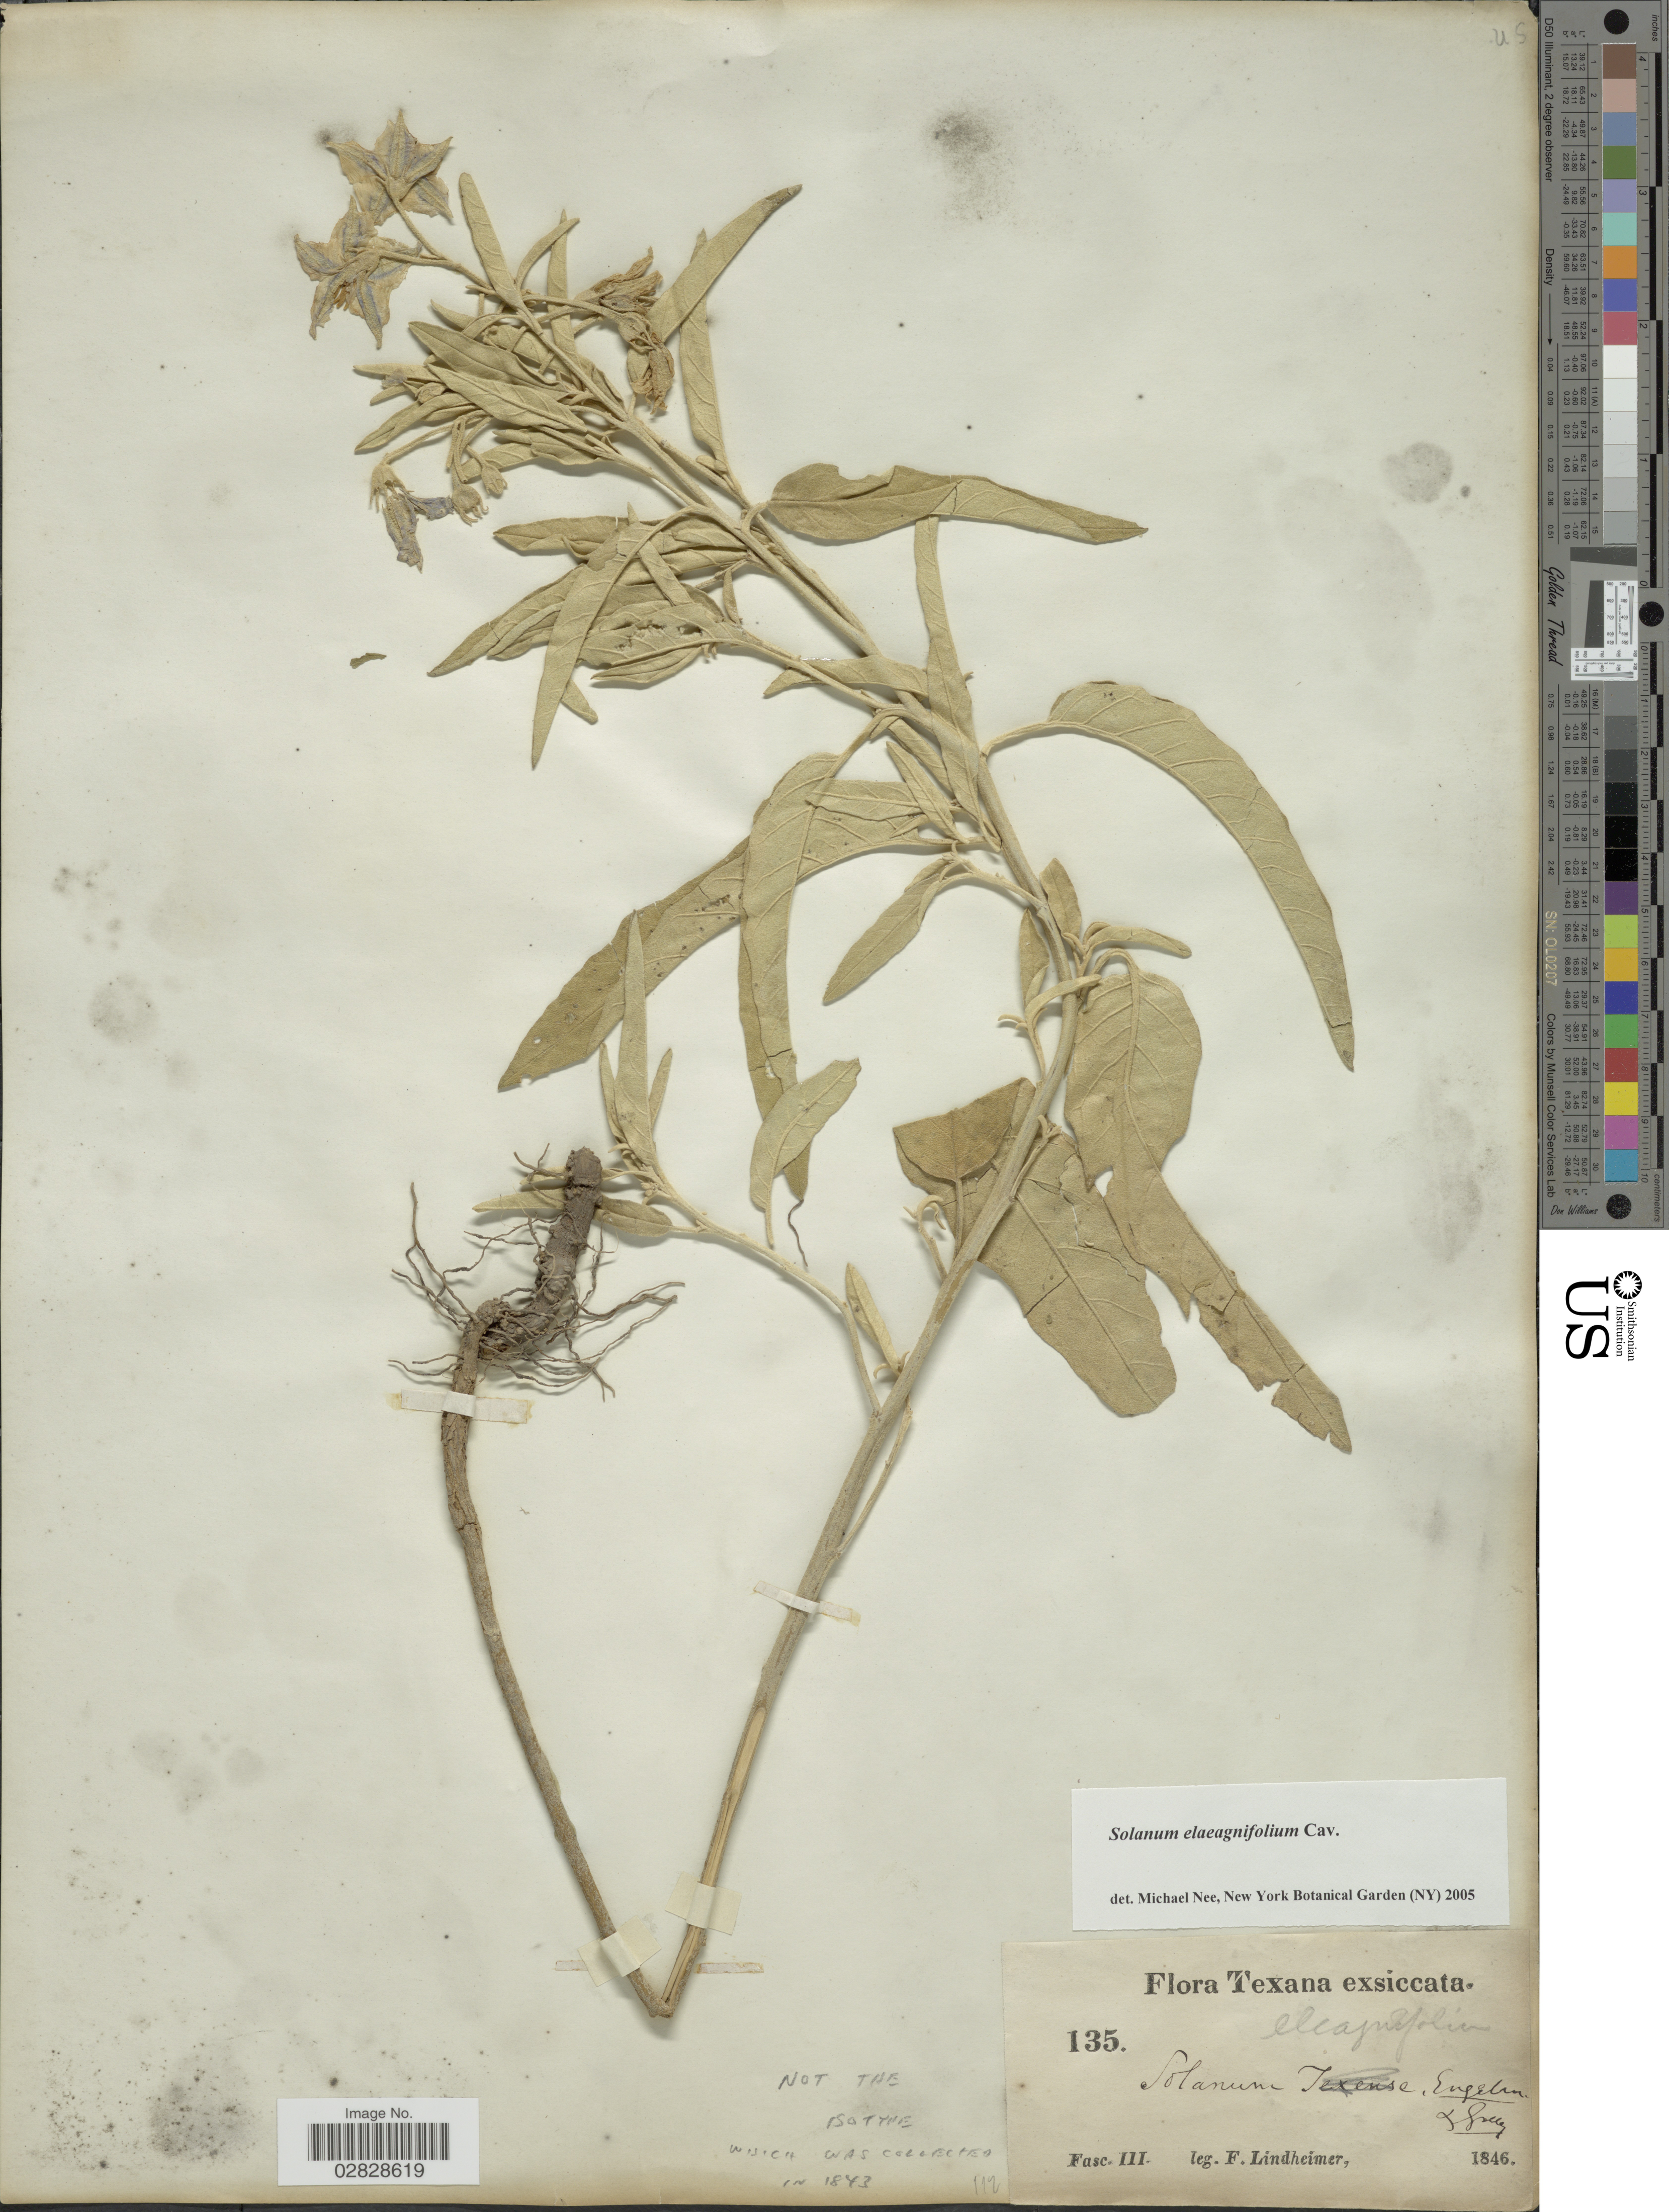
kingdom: Plantae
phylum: Tracheophyta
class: Magnoliopsida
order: Solanales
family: Solanaceae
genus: Solanum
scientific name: Solanum elaeagnifolium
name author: Cav.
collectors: F. Lindheimer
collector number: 135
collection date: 1846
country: United States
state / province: Texas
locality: Fasc. III. [unsure placement]